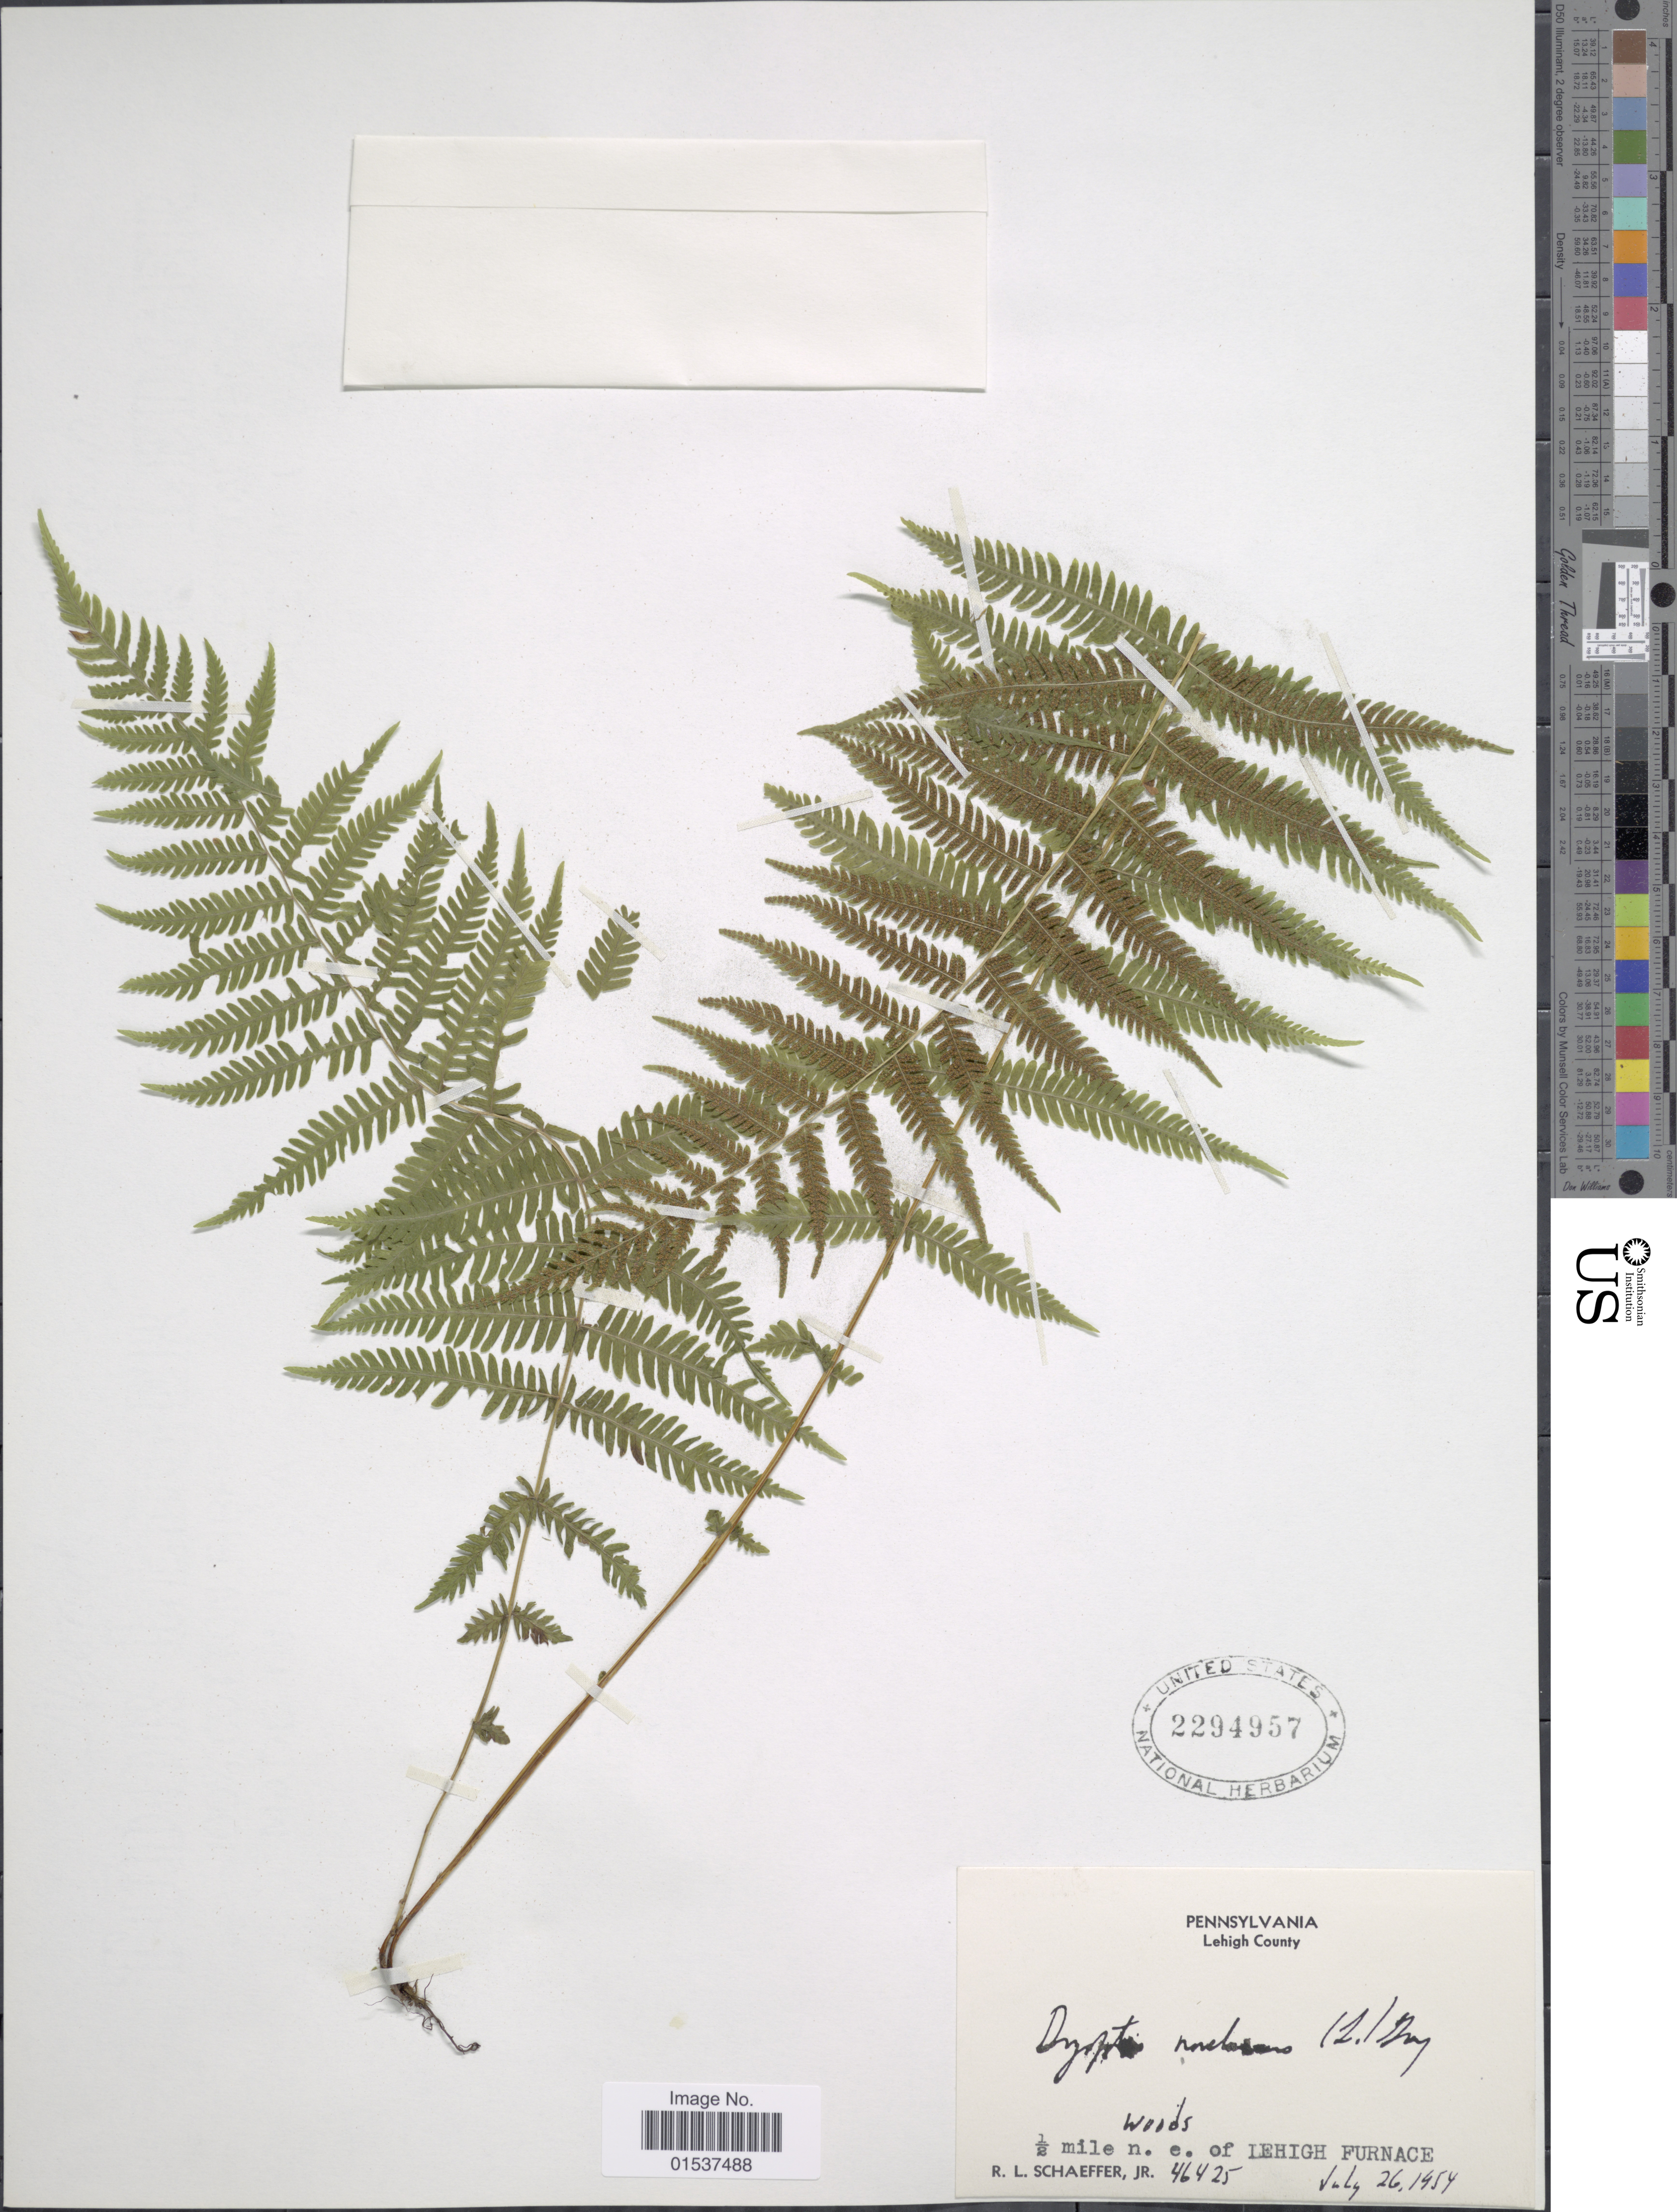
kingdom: Plantae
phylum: Tracheophyta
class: Polypodiopsida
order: Polypodiales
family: Thelypteridaceae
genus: Parathelypteris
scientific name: Parathelypteris noveboracensis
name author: (L.) Ching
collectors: R. L. Schaeffer Jr.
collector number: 46425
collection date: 1954-07-26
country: United States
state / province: Pennsylvania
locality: Lehigh County. ½ mile n. e. of Lehigh Furnace.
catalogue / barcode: US 2294957